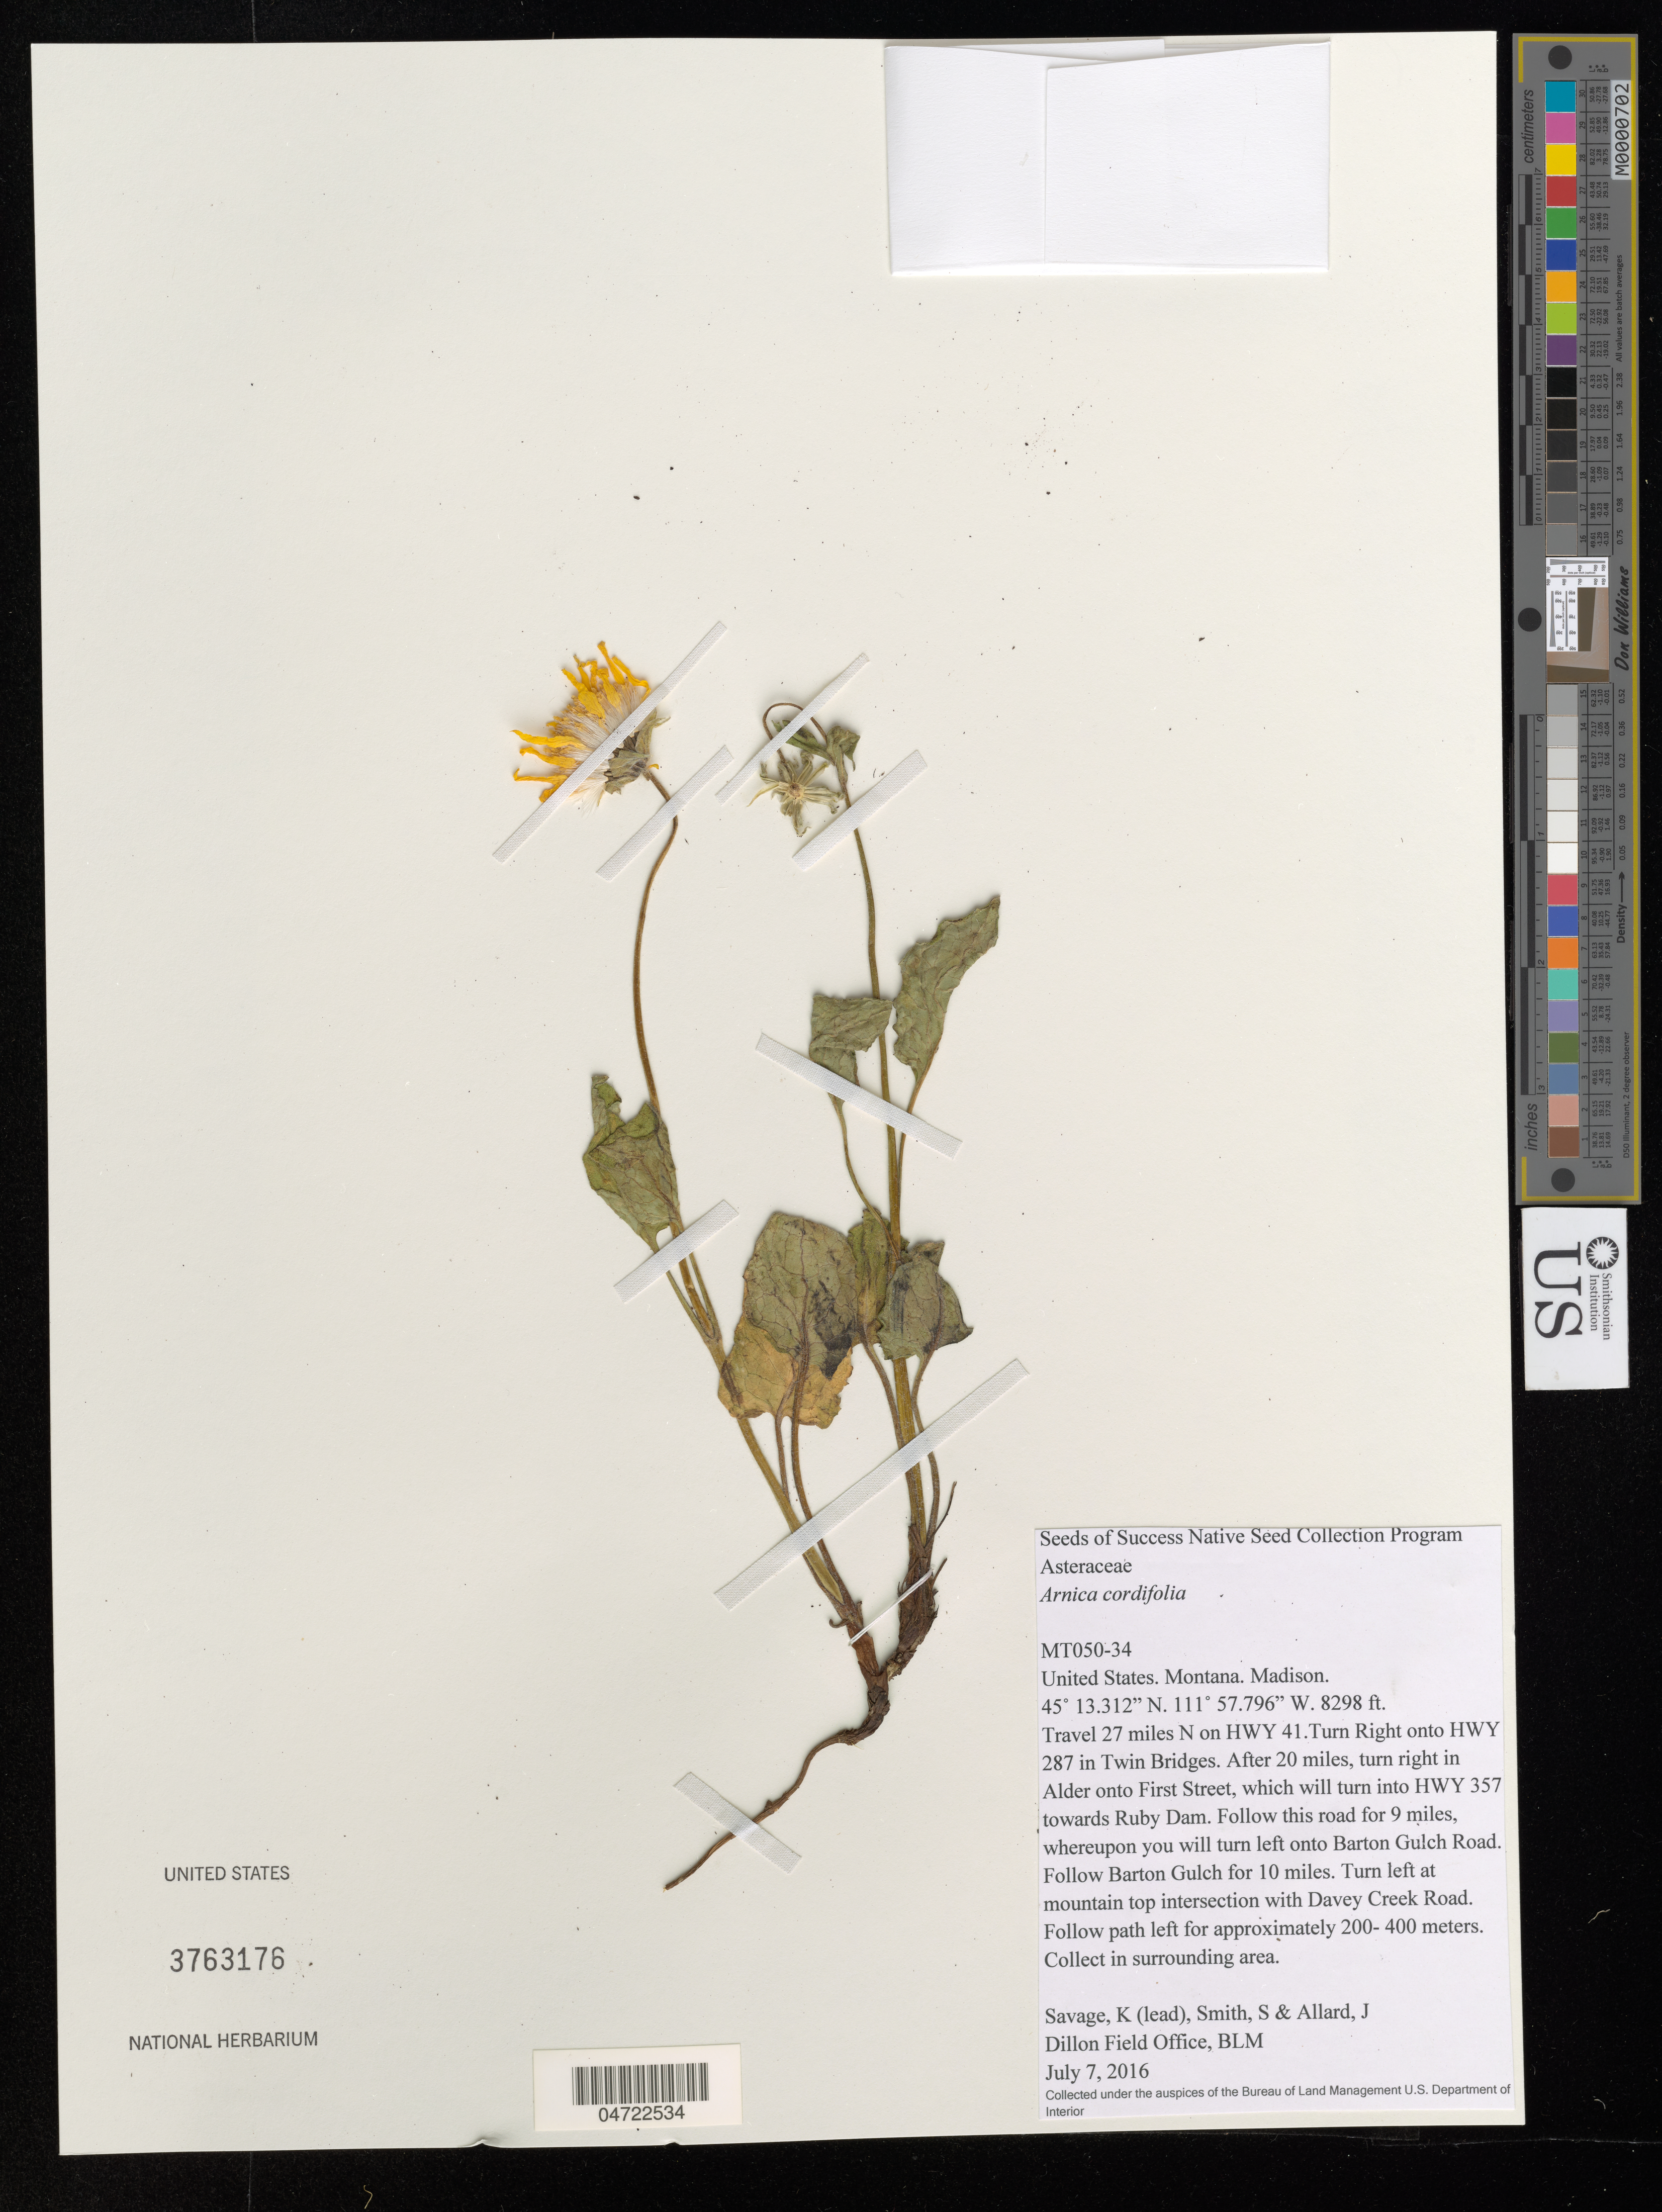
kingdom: Plantae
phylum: Tracheophyta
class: Magnoliopsida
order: Asterales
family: Asteraceae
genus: Arnica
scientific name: Arnica cordifolia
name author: Hook.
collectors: K. Savage, S. Smith & J. Allard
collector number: MT050-34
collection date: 2016-07-07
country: United States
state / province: Montana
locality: Madison. Travel 27 miles N on HWY 41. Turn Right onto HWY 287 in Twin Bridges. After 20 miles, turn right in Alder onto First Street, which will turn into HWY 357 towards Ruby Dam. Follow this road for 9 miles, whereupon you will turn left onto Barton Gulch Road. Follow Barton Gulch for 10 miles. Turn left at mountain top intersection with Davey Creek Road. Follow path left for approximately 200- 400 meters. Collect in surrounding area.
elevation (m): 2529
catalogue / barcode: US 3763176